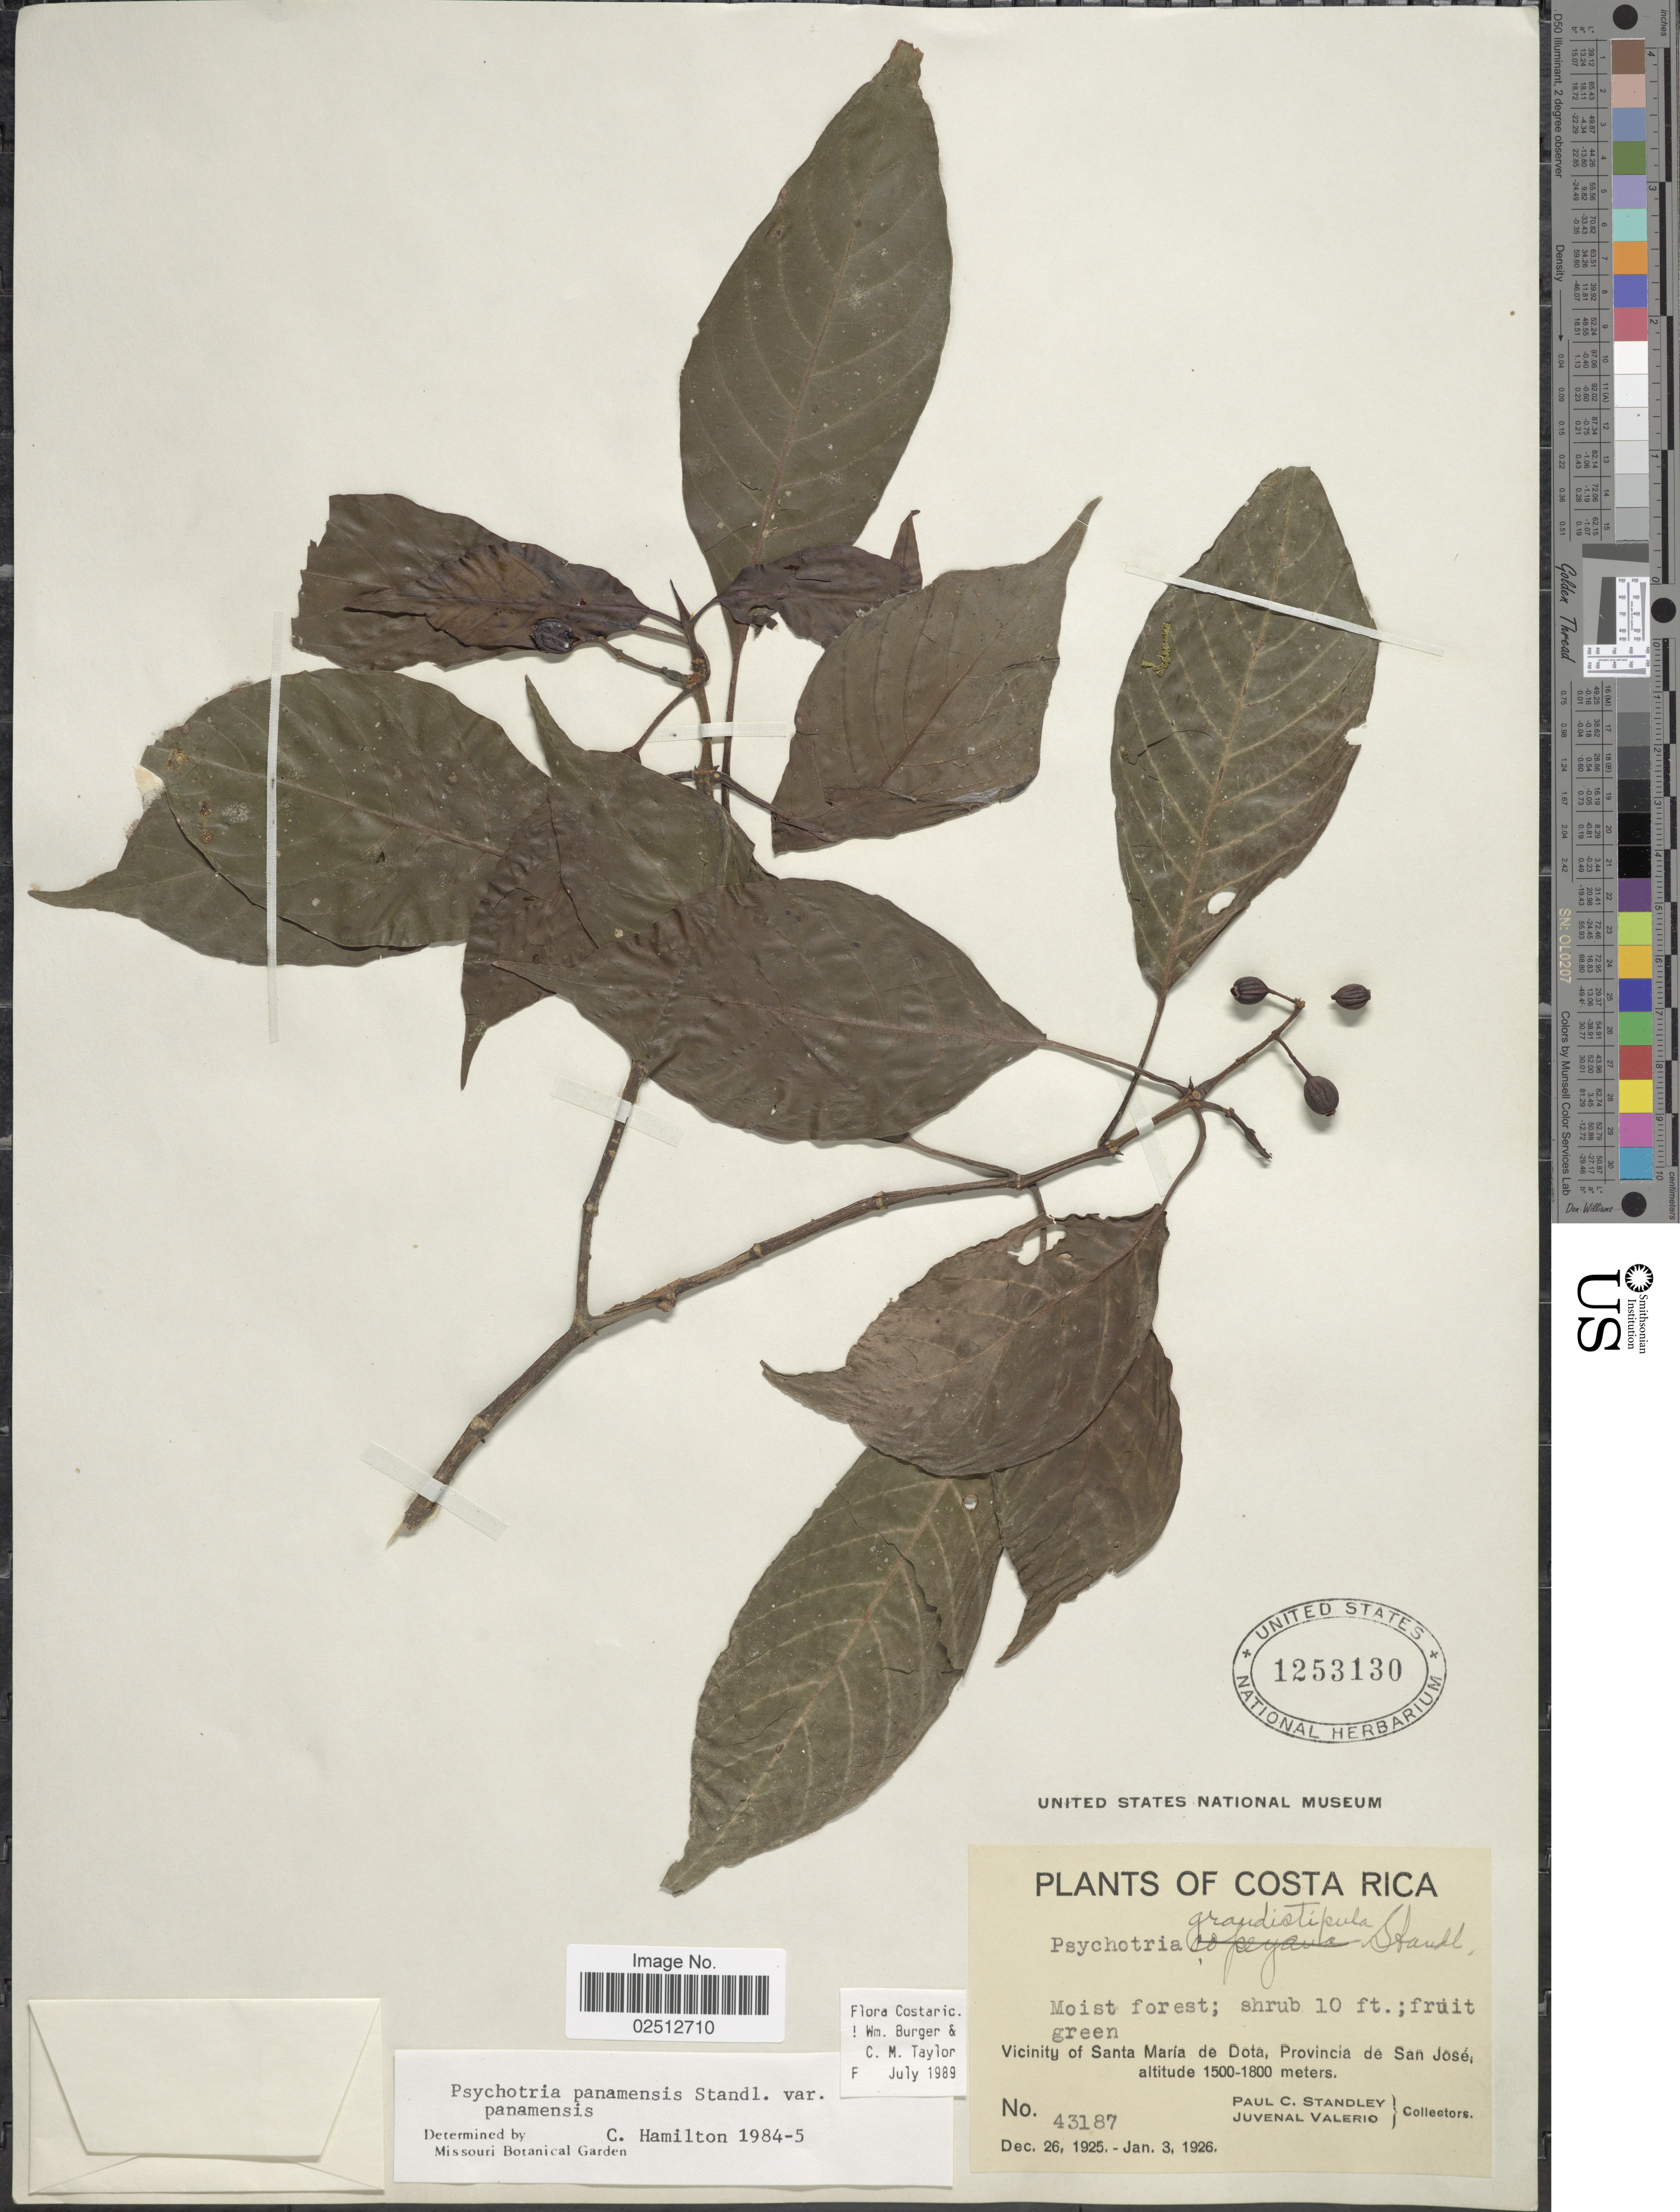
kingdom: Plantae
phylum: Tracheophyta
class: Magnoliopsida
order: Gentianales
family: Rubiaceae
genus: Psychotria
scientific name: Psychotria panamensis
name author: Standl.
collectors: P. C. Standley & J. Valerio R.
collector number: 43187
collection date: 1925-12-26/1926-01-03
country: Costa Rica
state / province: San José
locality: Vicinity of Santa Maria de Dota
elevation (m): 1500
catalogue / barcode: US 1253130